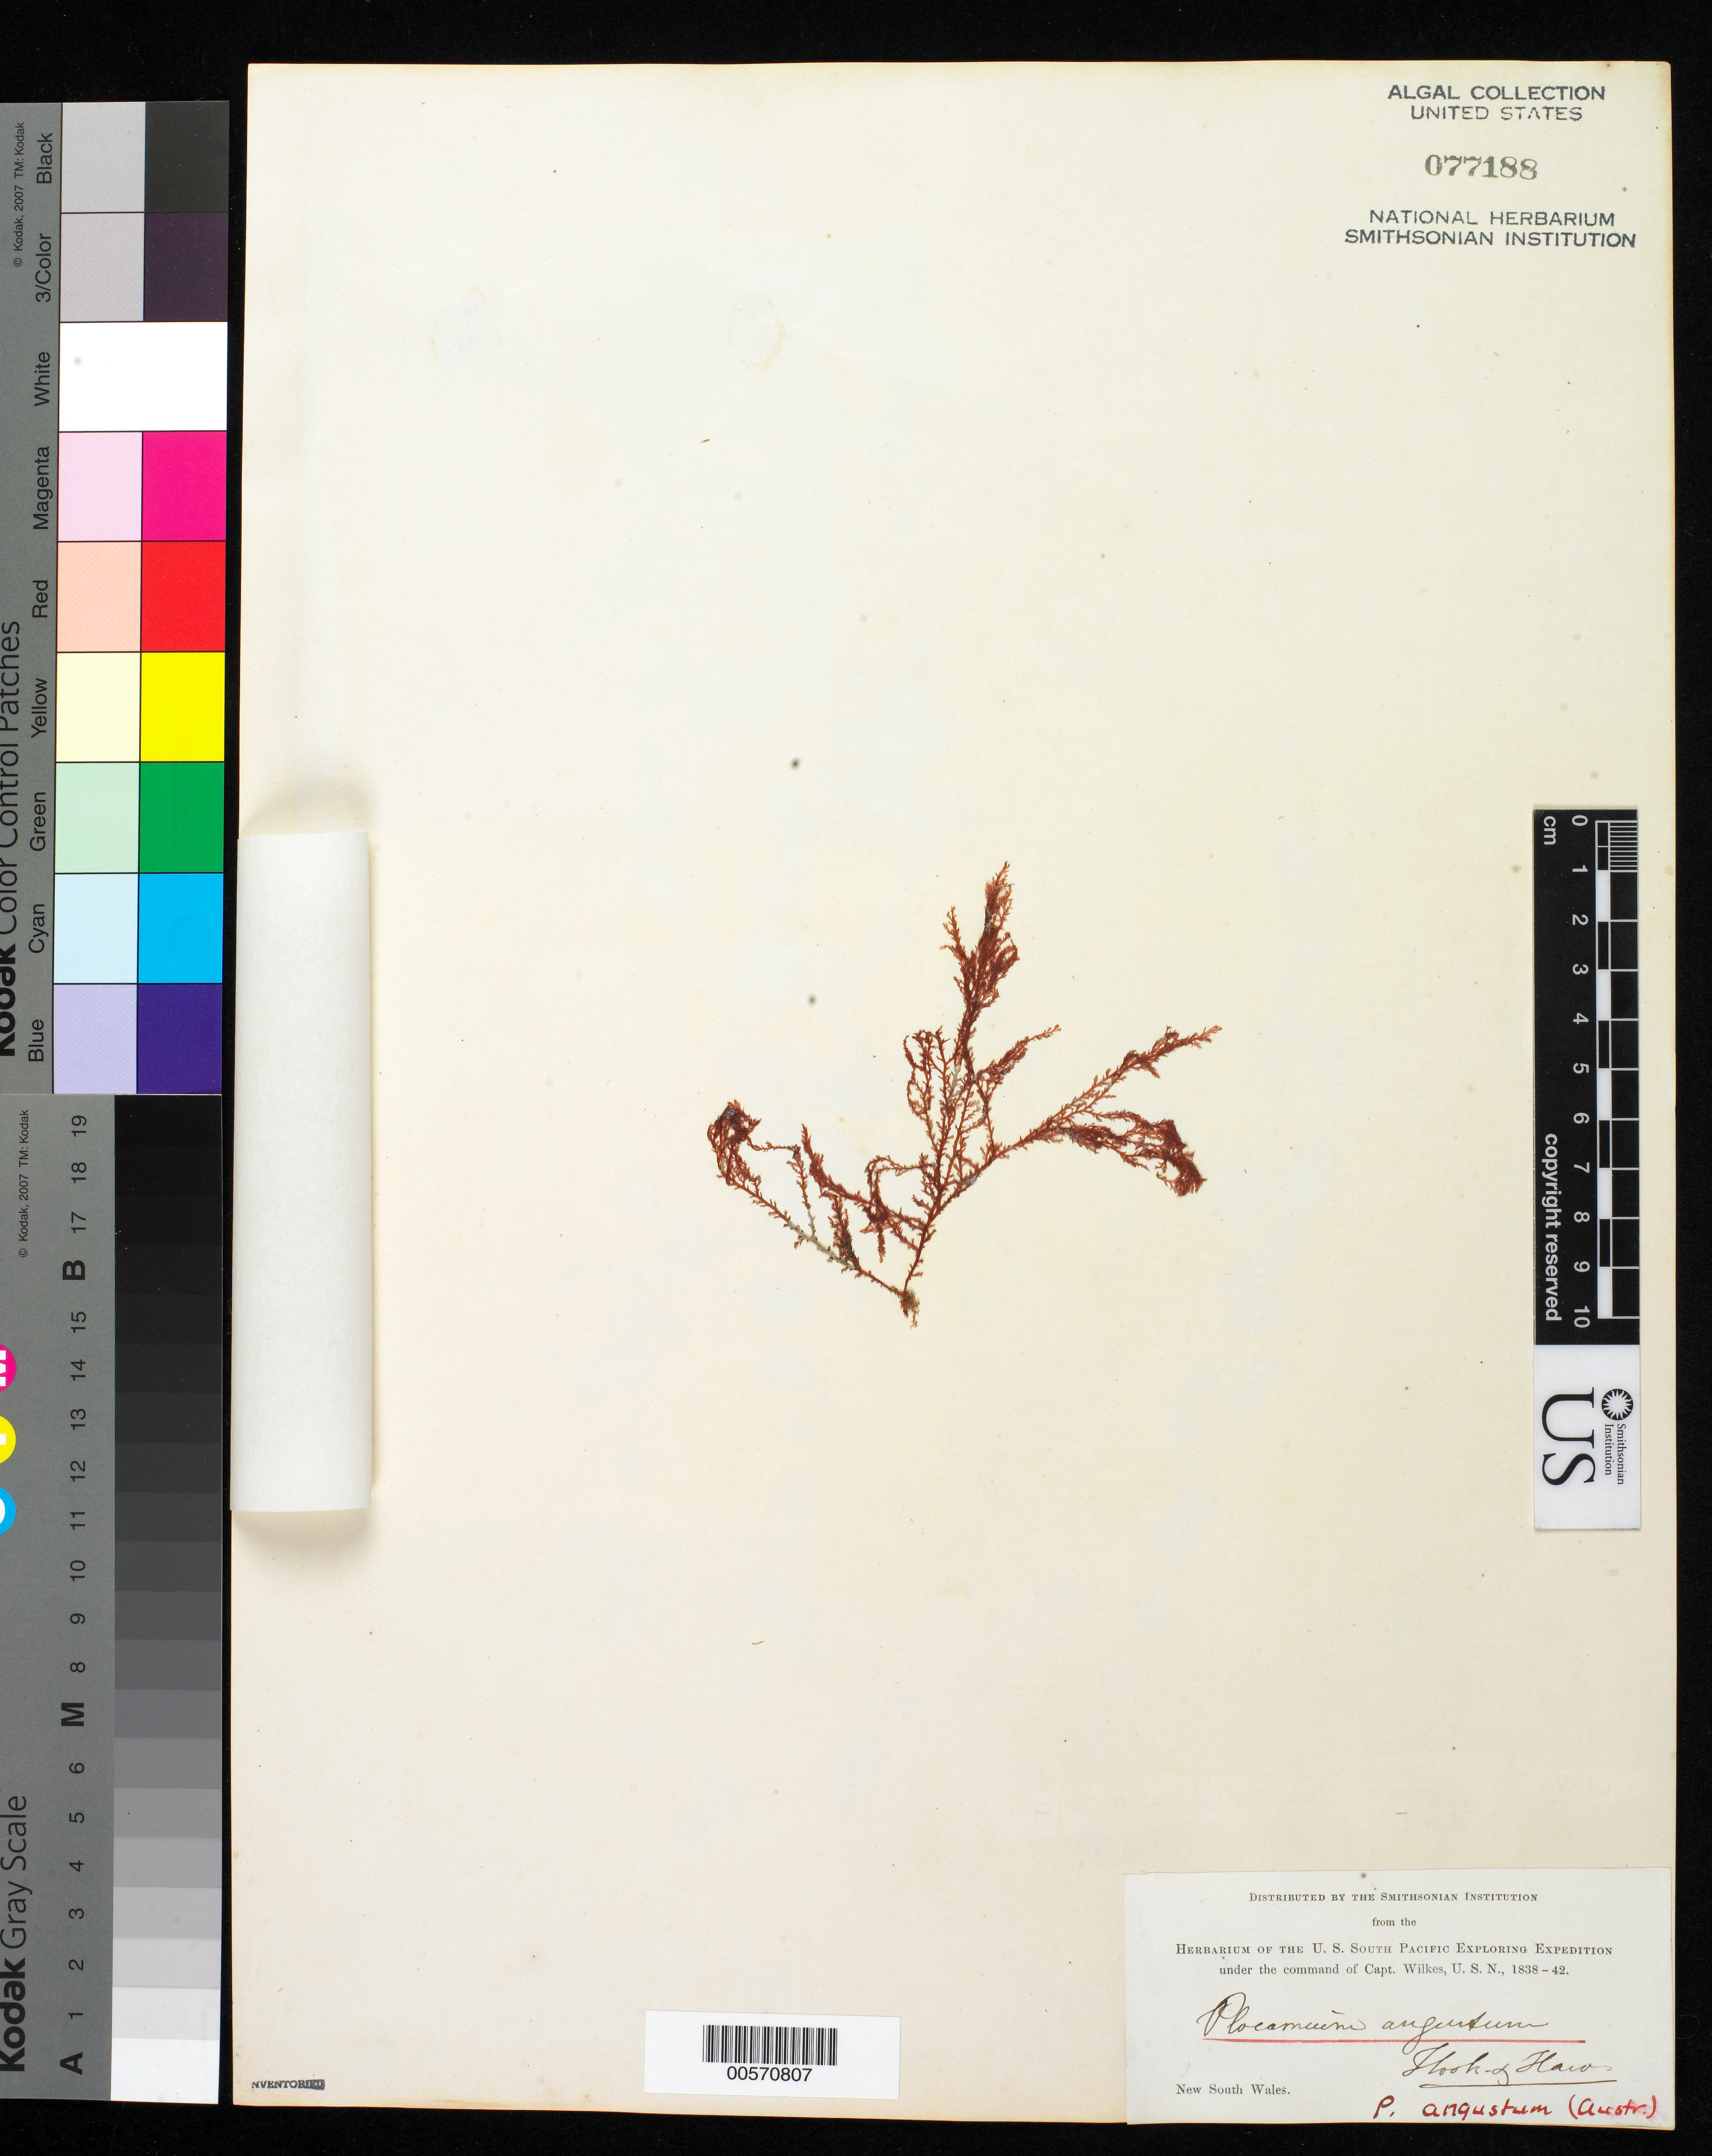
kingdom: Plantae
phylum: Rhodophyta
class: Florideophyceae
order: Plocamiales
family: Plocamiaceae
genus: Plocamium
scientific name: Plocamium angustum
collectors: W. D. Brackenridge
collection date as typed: Dec 1839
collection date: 1839-12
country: Australia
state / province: New South Wales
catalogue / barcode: US 77188